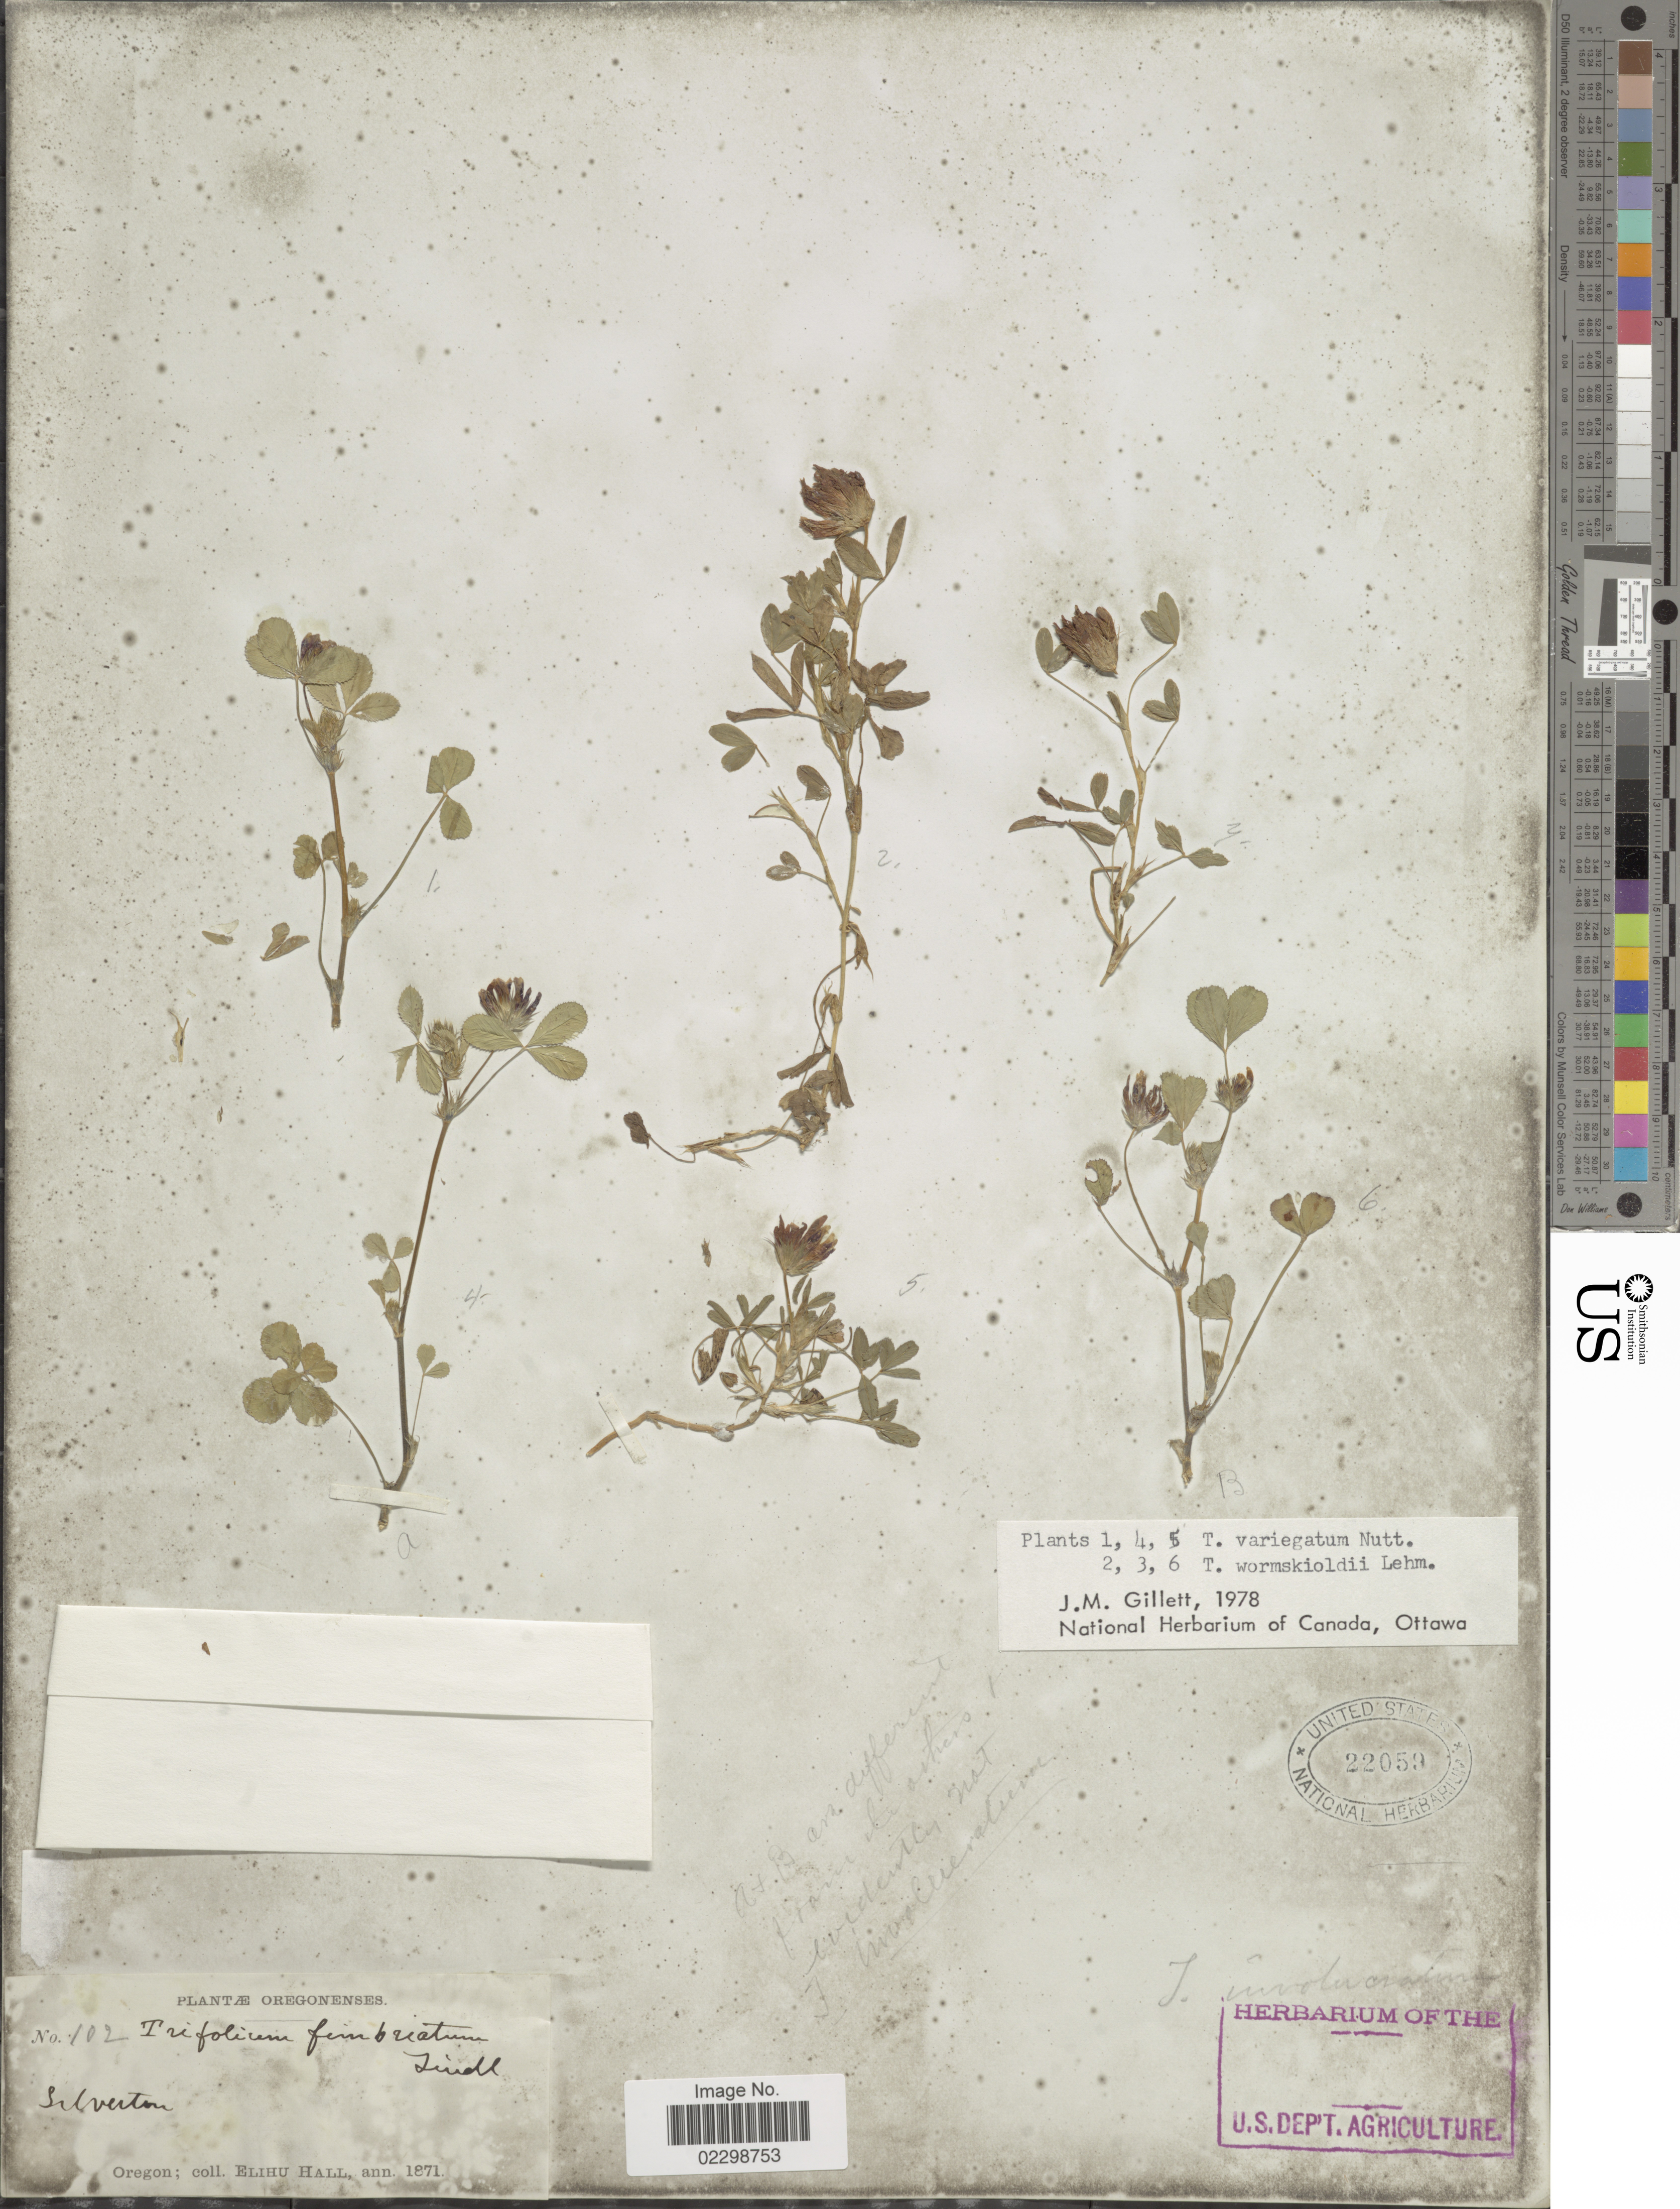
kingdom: Plantae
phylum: Tracheophyta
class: Magnoliopsida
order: Fabales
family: Fabaceae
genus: Trifolium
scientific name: Trifolium wormskioldii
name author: Lehm.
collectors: E. Hall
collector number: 102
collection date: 1871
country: United States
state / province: Oregon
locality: Silverton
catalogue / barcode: US 22059